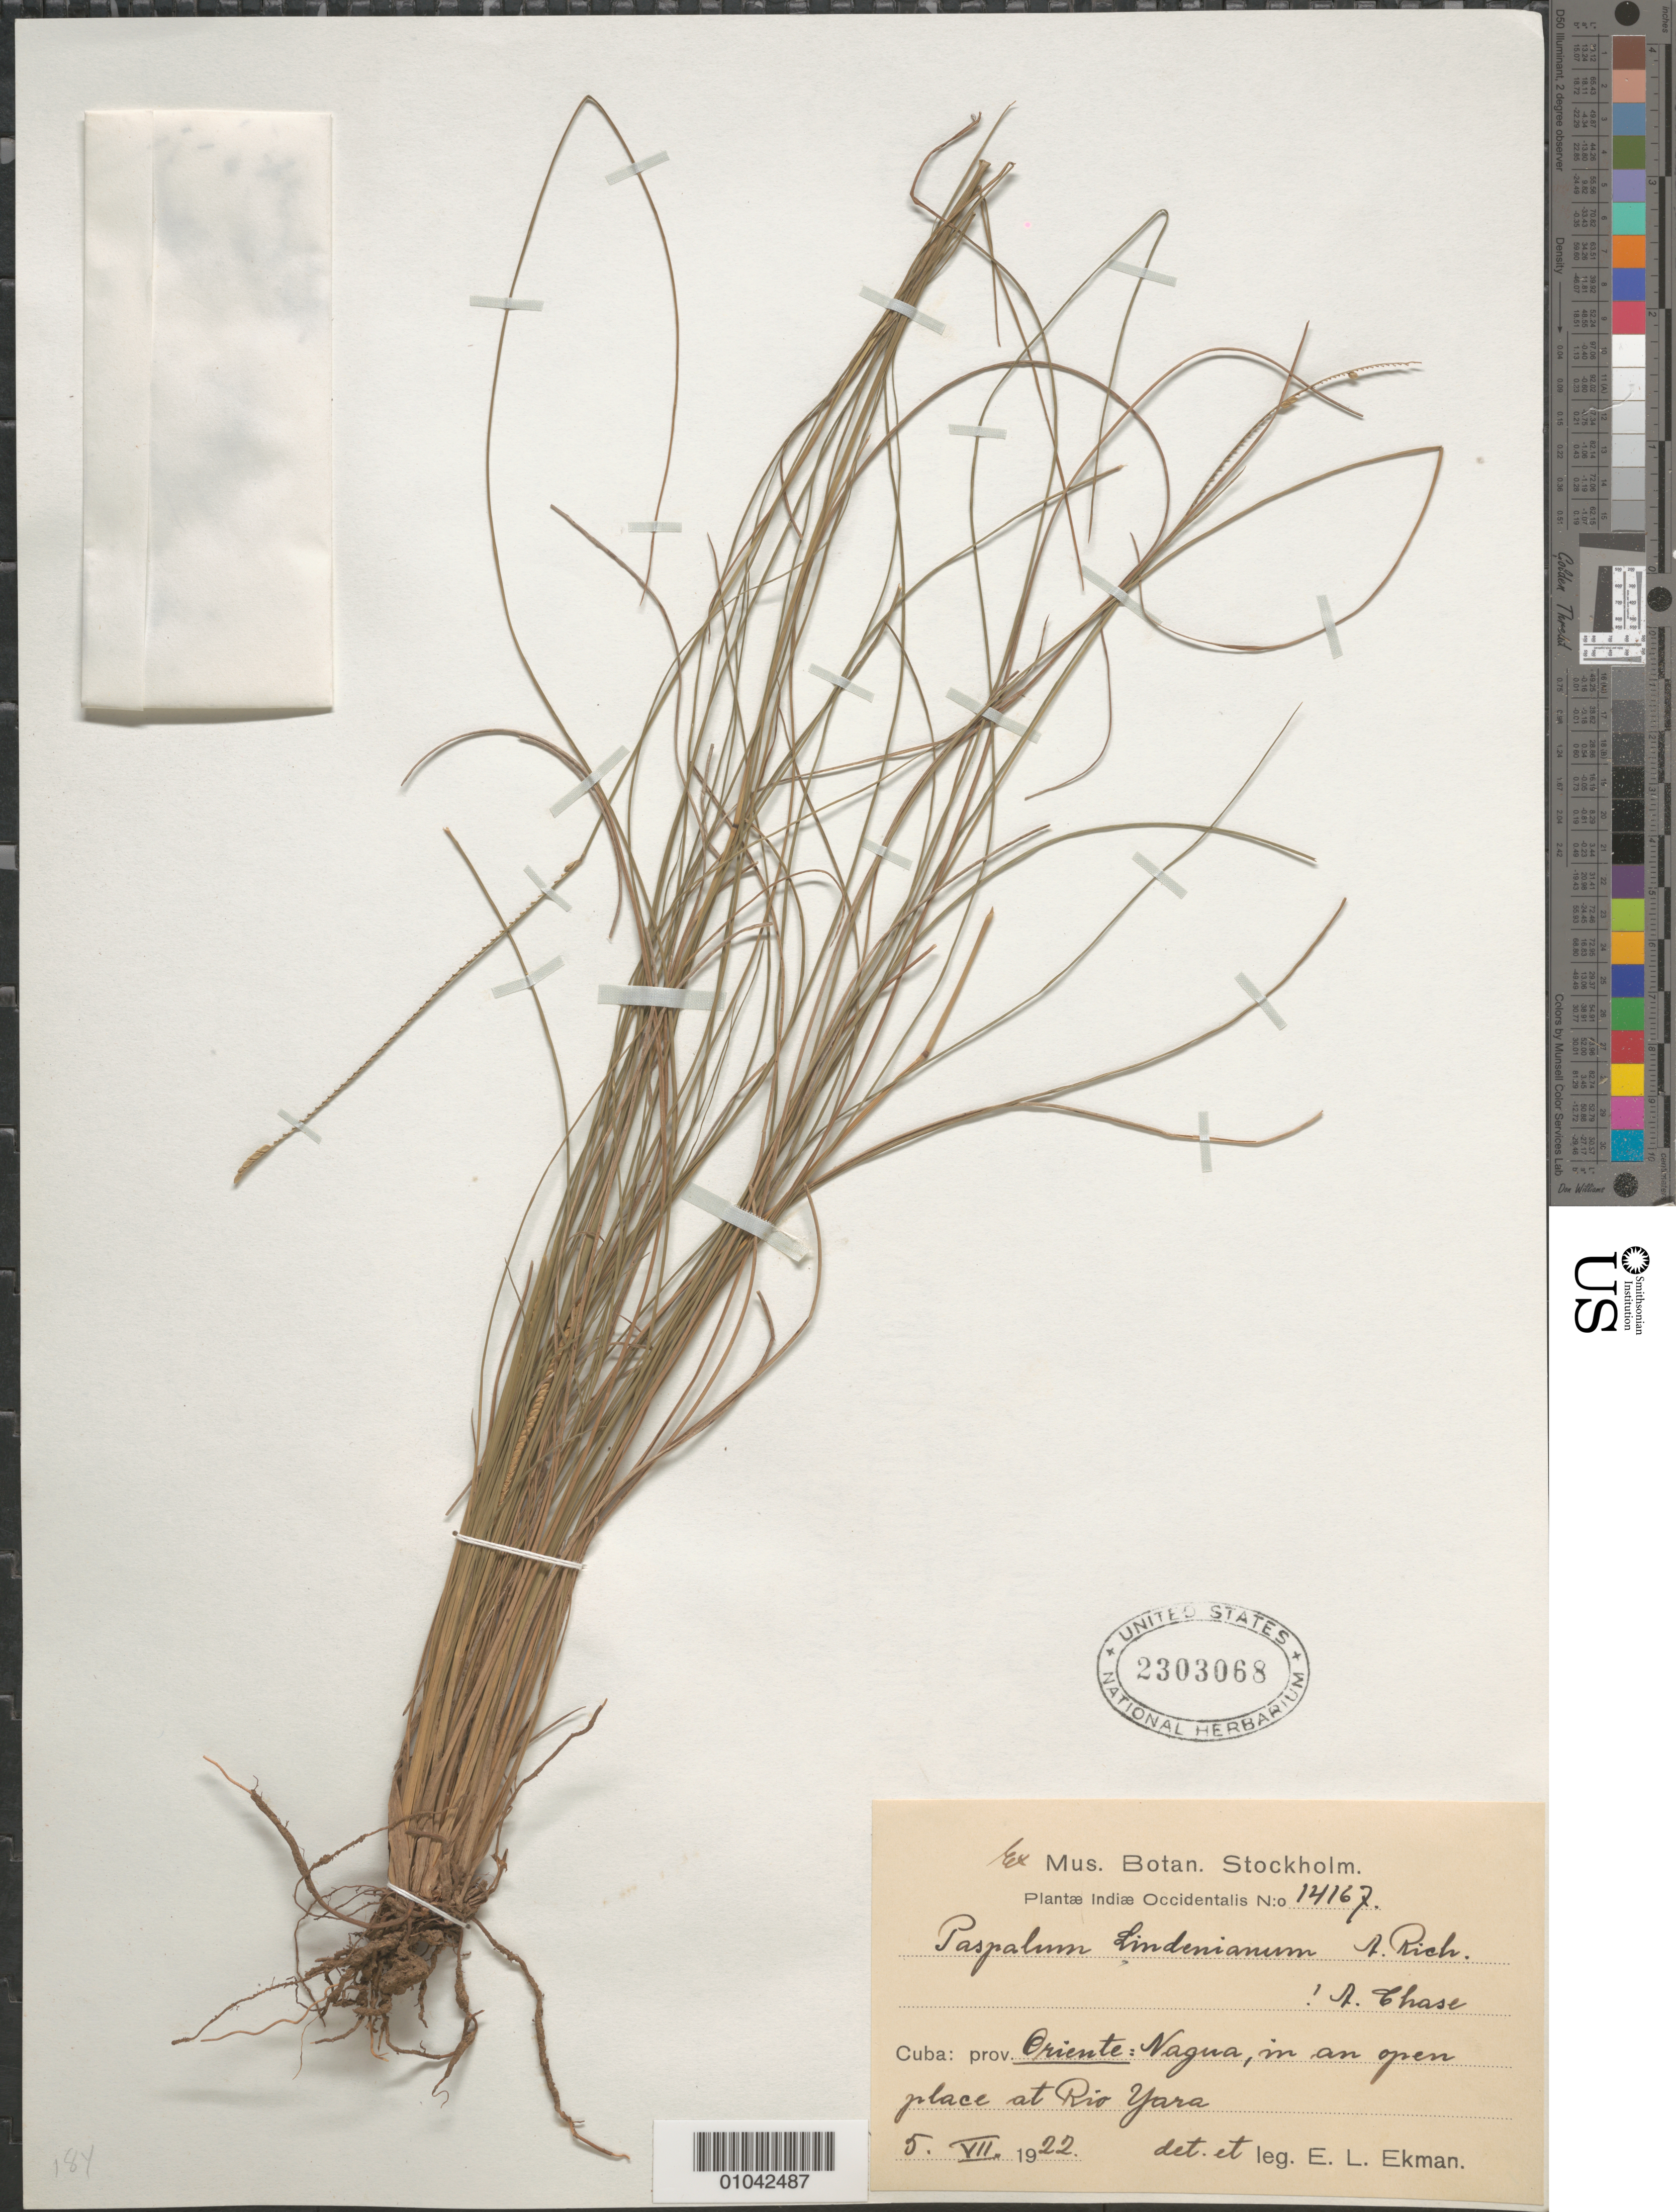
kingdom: Plantae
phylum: Tracheophyta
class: Liliopsida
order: Poales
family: Poaceae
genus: Paspalum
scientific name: Paspalum lindenianum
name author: A. Rich.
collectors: E. L. Ekman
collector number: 14167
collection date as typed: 05 Jul 1922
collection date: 1922-07-05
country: Cuba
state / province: Oriente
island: Cuba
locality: Nagua, in an open place at Rio Yara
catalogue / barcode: US 2303068